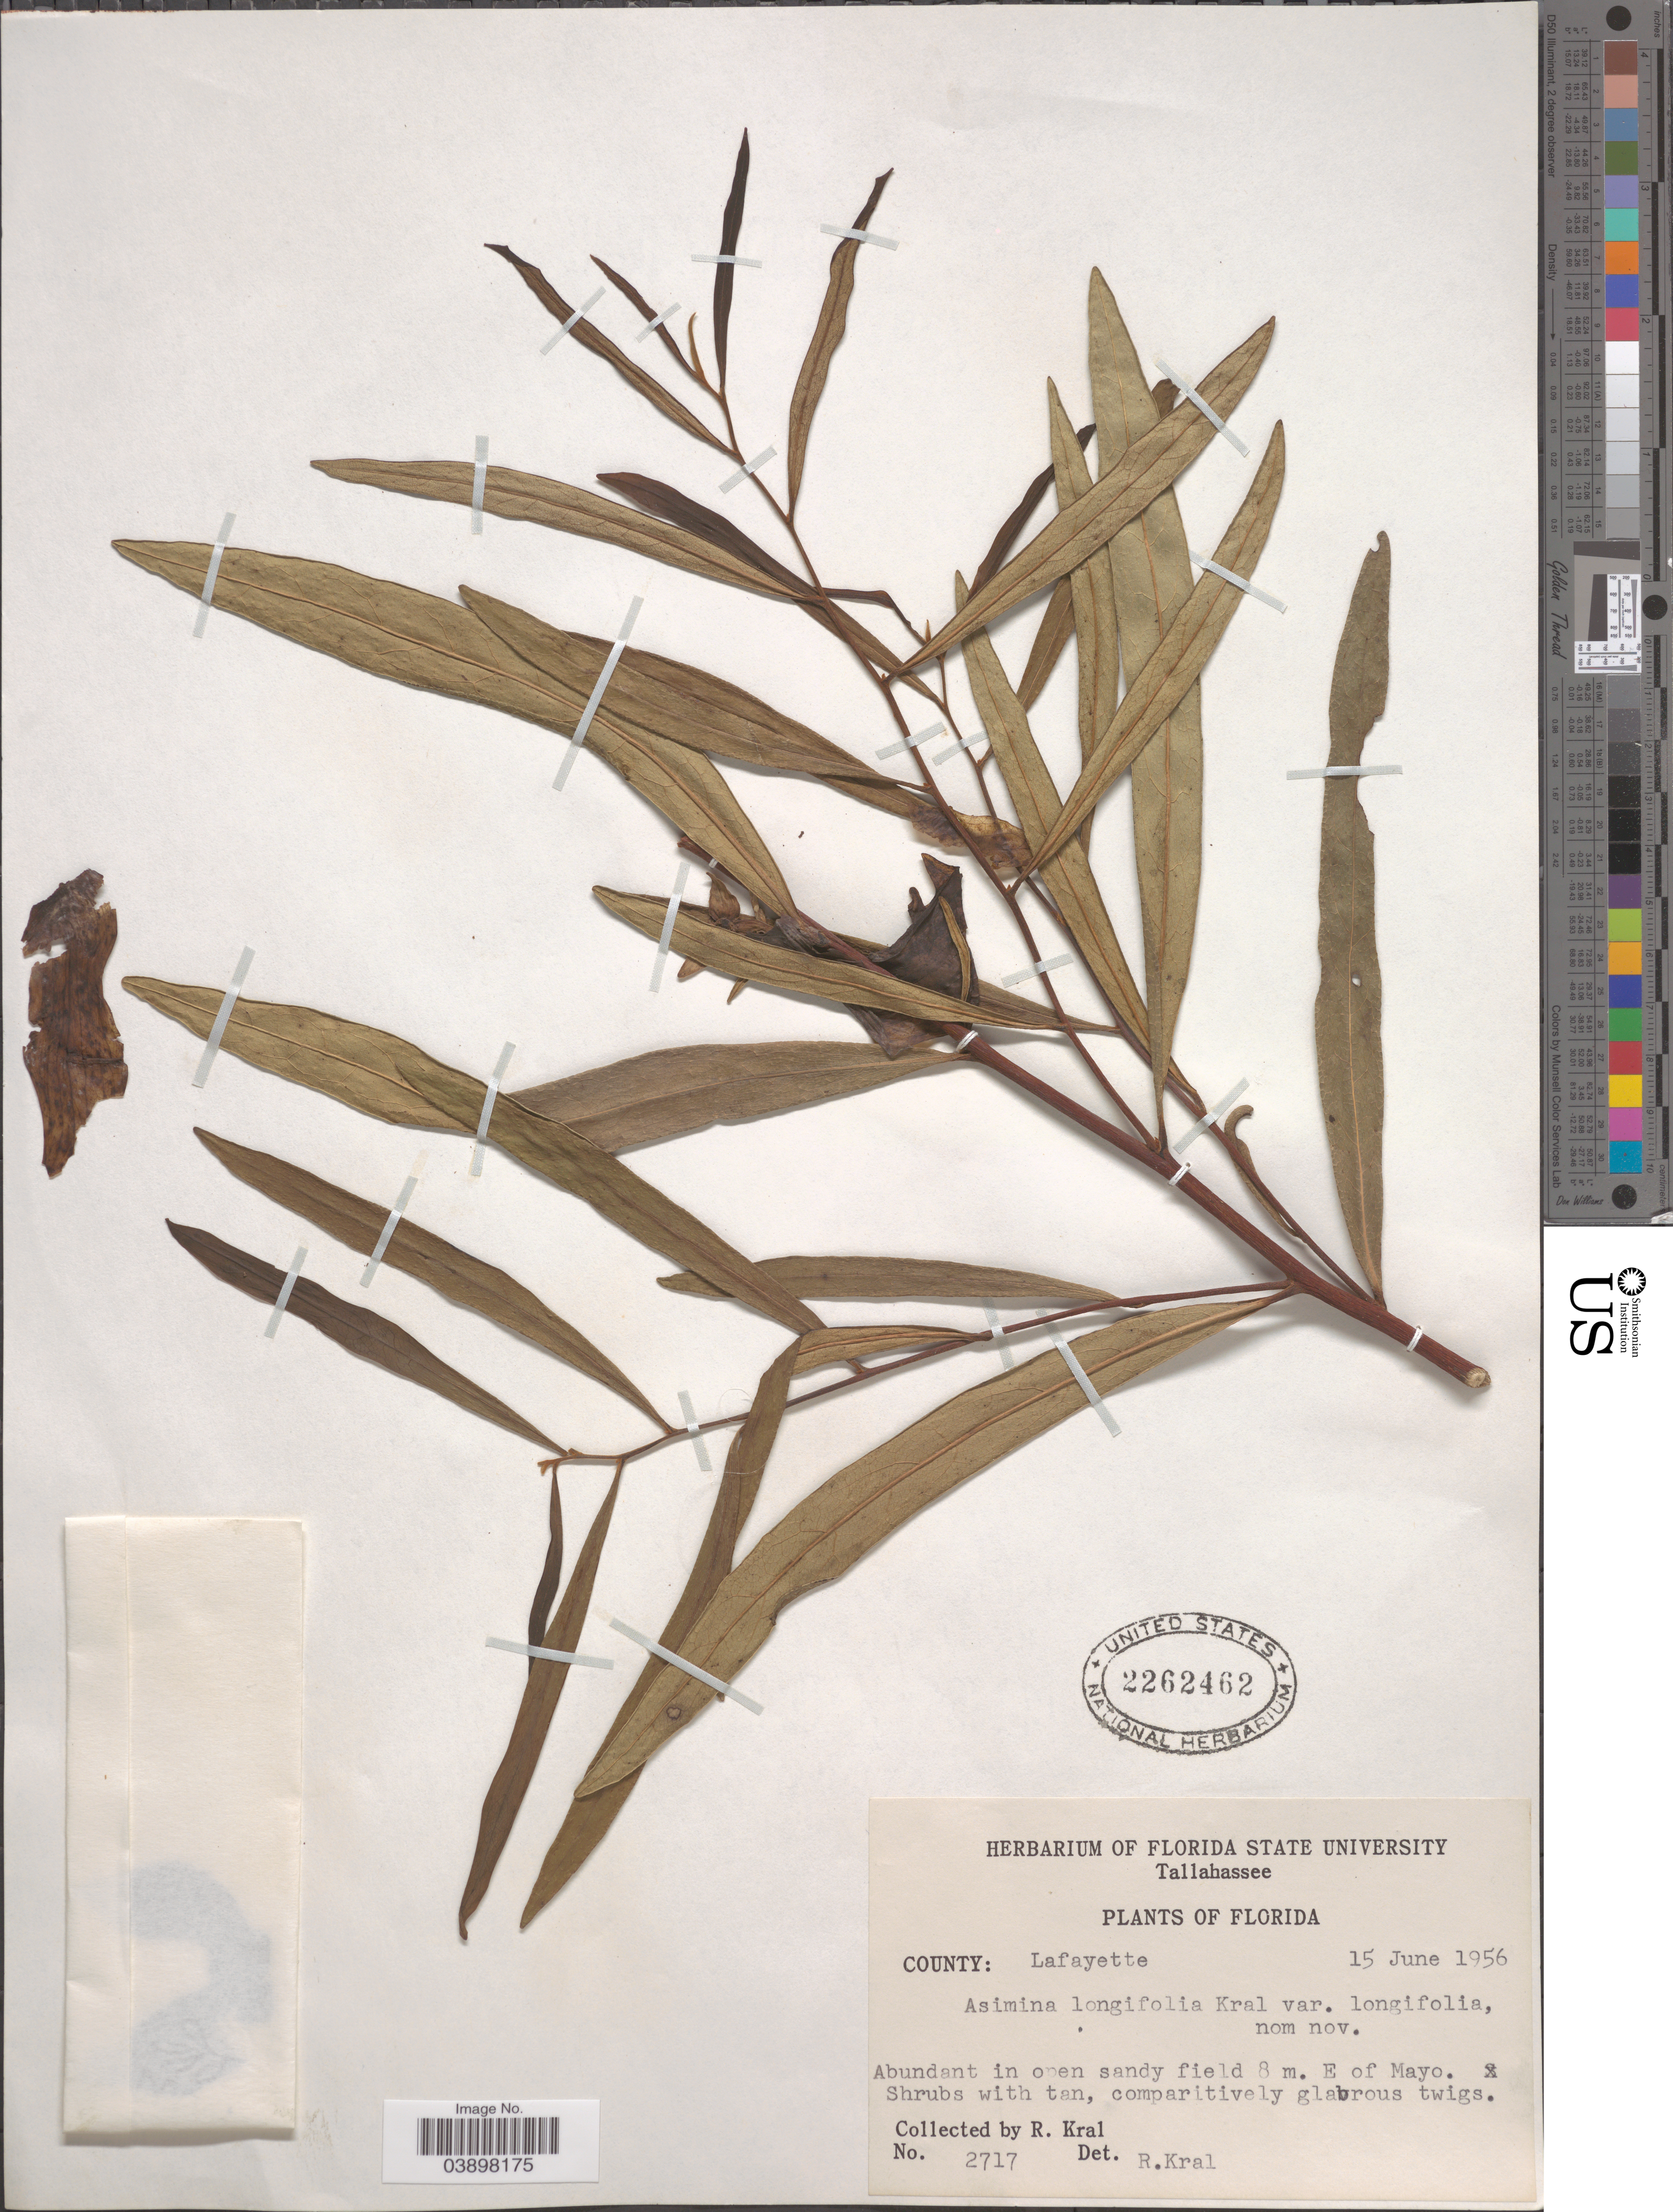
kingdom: Plantae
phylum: Tracheophyta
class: Magnoliopsida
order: Magnoliales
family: Annonaceae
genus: Asimina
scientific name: Asimina longifolia var. longifolia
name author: Kral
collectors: R. Kral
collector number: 2717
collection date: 1956-06-15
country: United States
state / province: Florida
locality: County: Lafayette. 8 m. E of Mayo.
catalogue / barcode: US 2262462